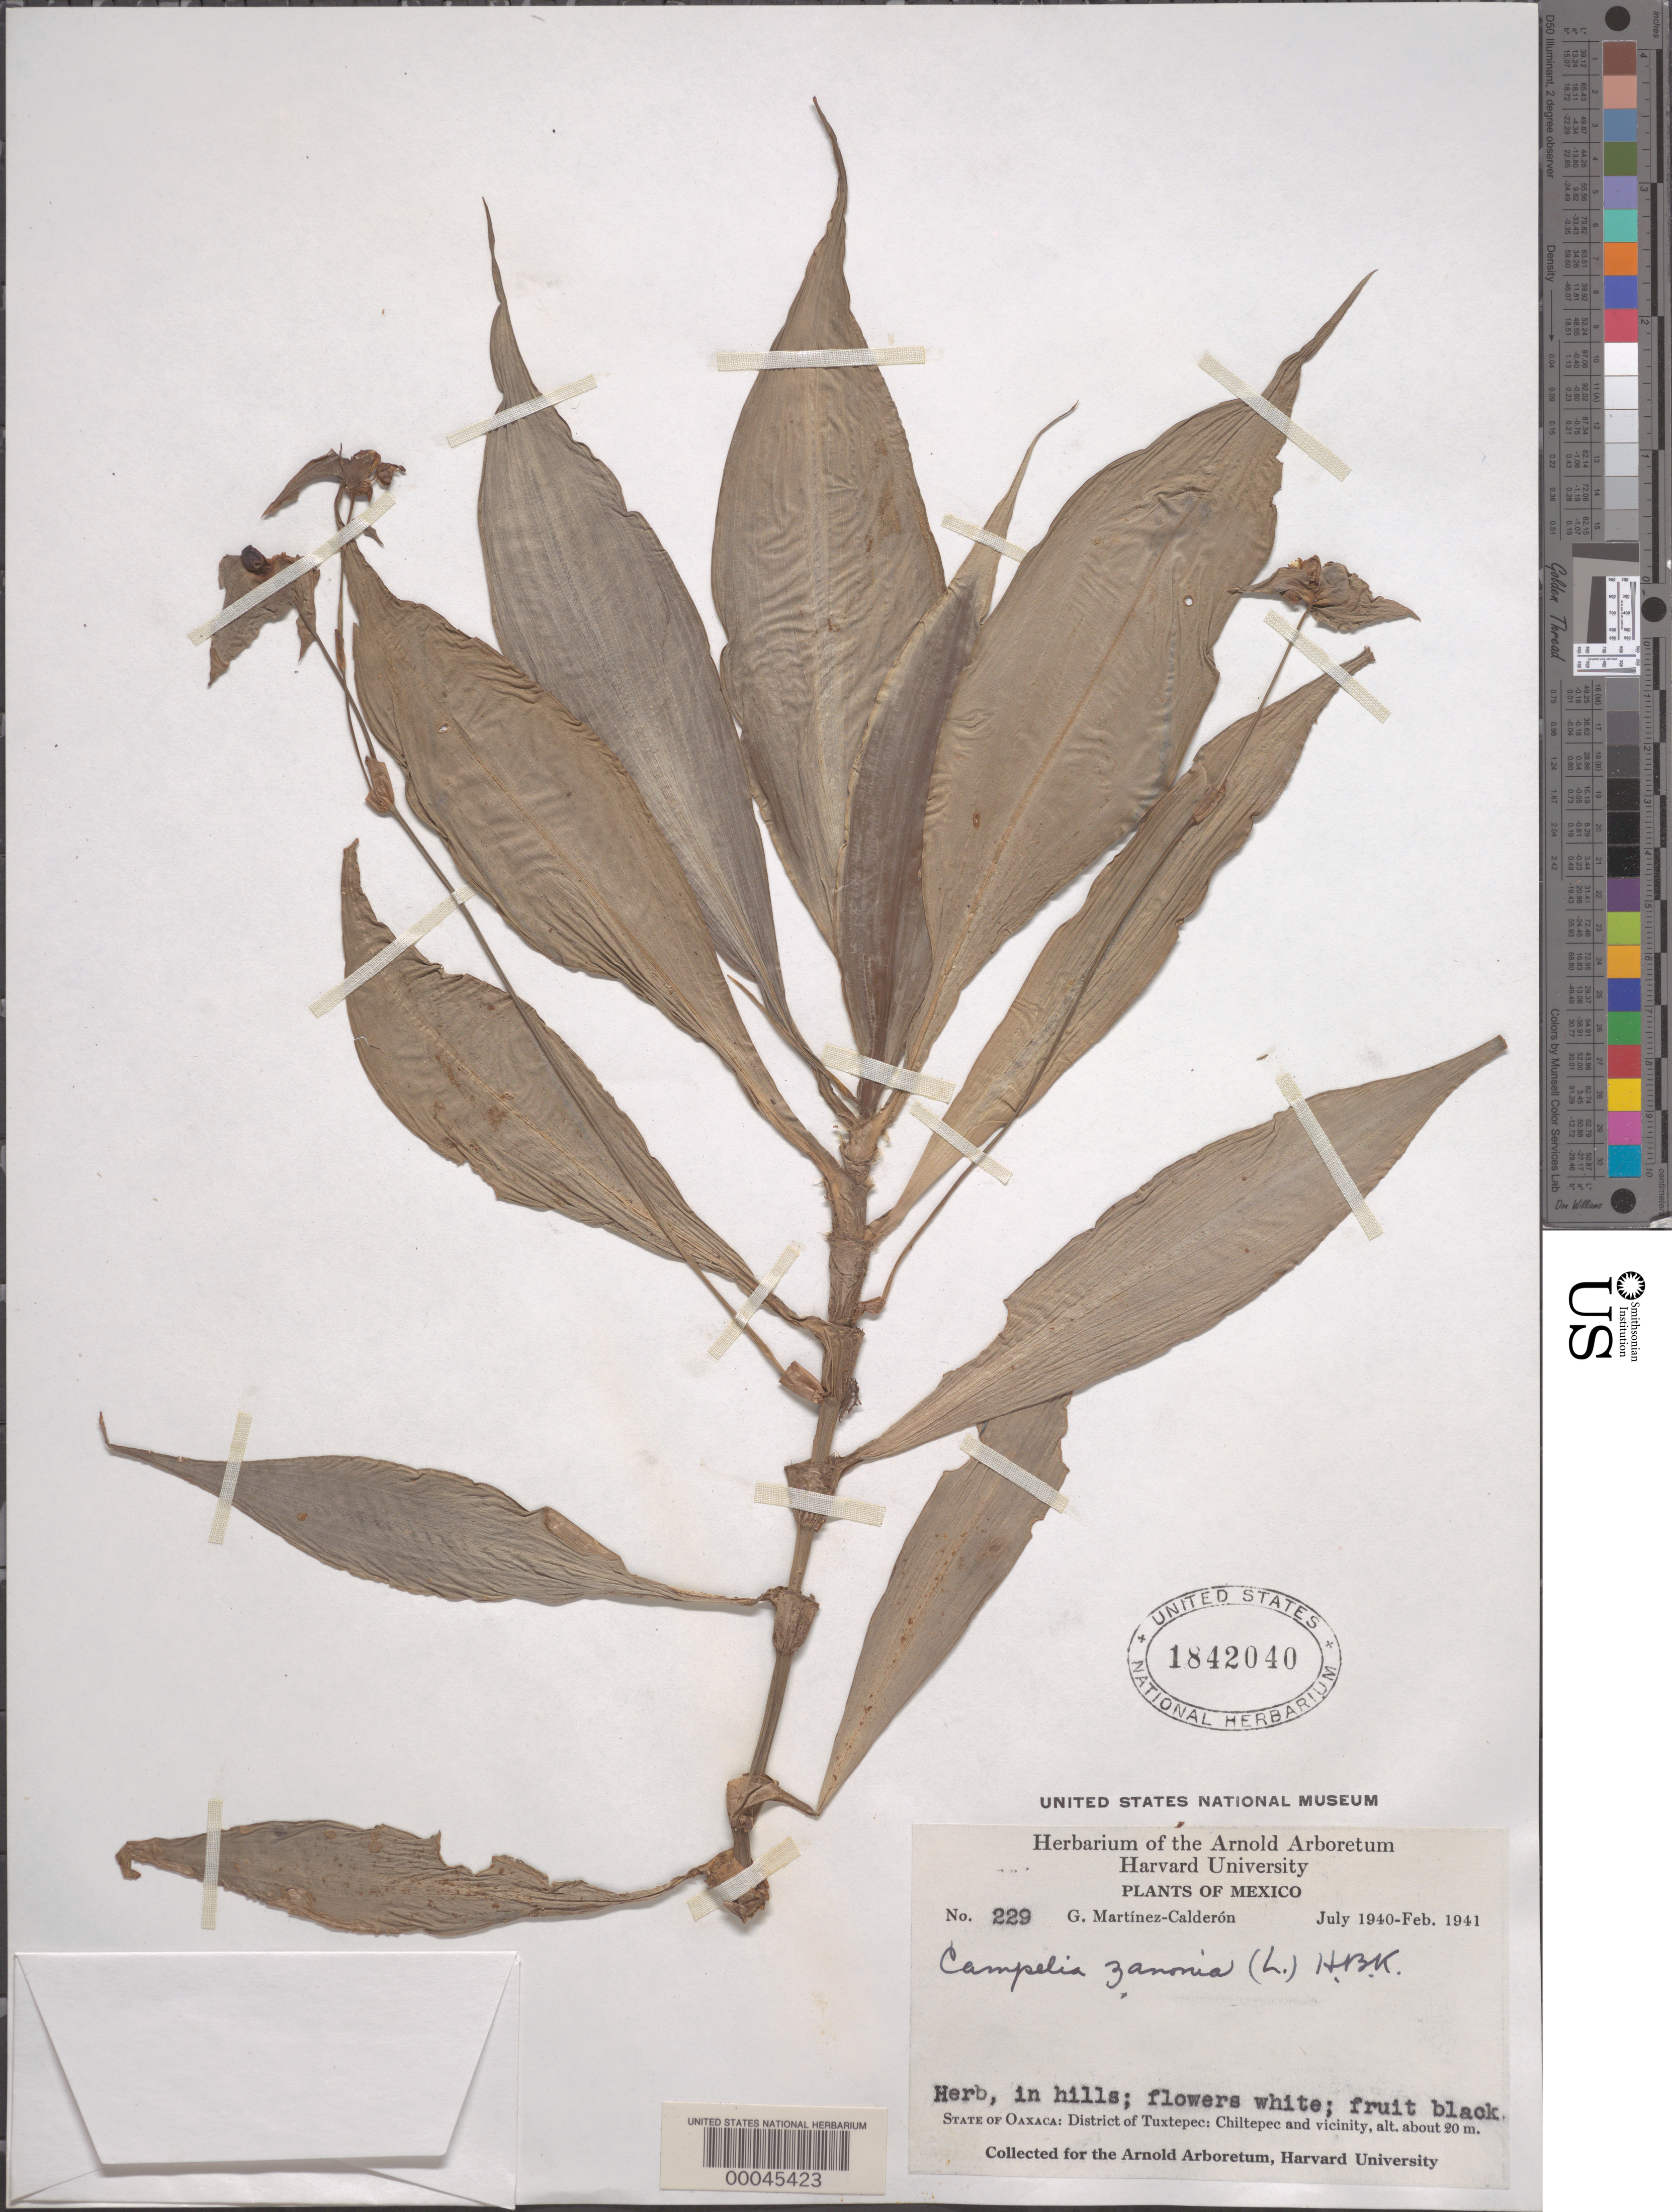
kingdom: Plantae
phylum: Tracheophyta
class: Liliopsida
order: Commelinales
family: Commelinaceae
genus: Tradescantia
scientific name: Tradescantia zanonia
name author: (L.) Sw.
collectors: G. Martínez Calderón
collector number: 229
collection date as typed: Jul 1940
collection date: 1940-07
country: Mexico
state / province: Oaxaca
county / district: San Juan Bautista Tuxtepec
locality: Tuxtepec mun. (?), Chiltepec and vicinity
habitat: Hillside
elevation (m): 20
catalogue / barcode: US 1842040